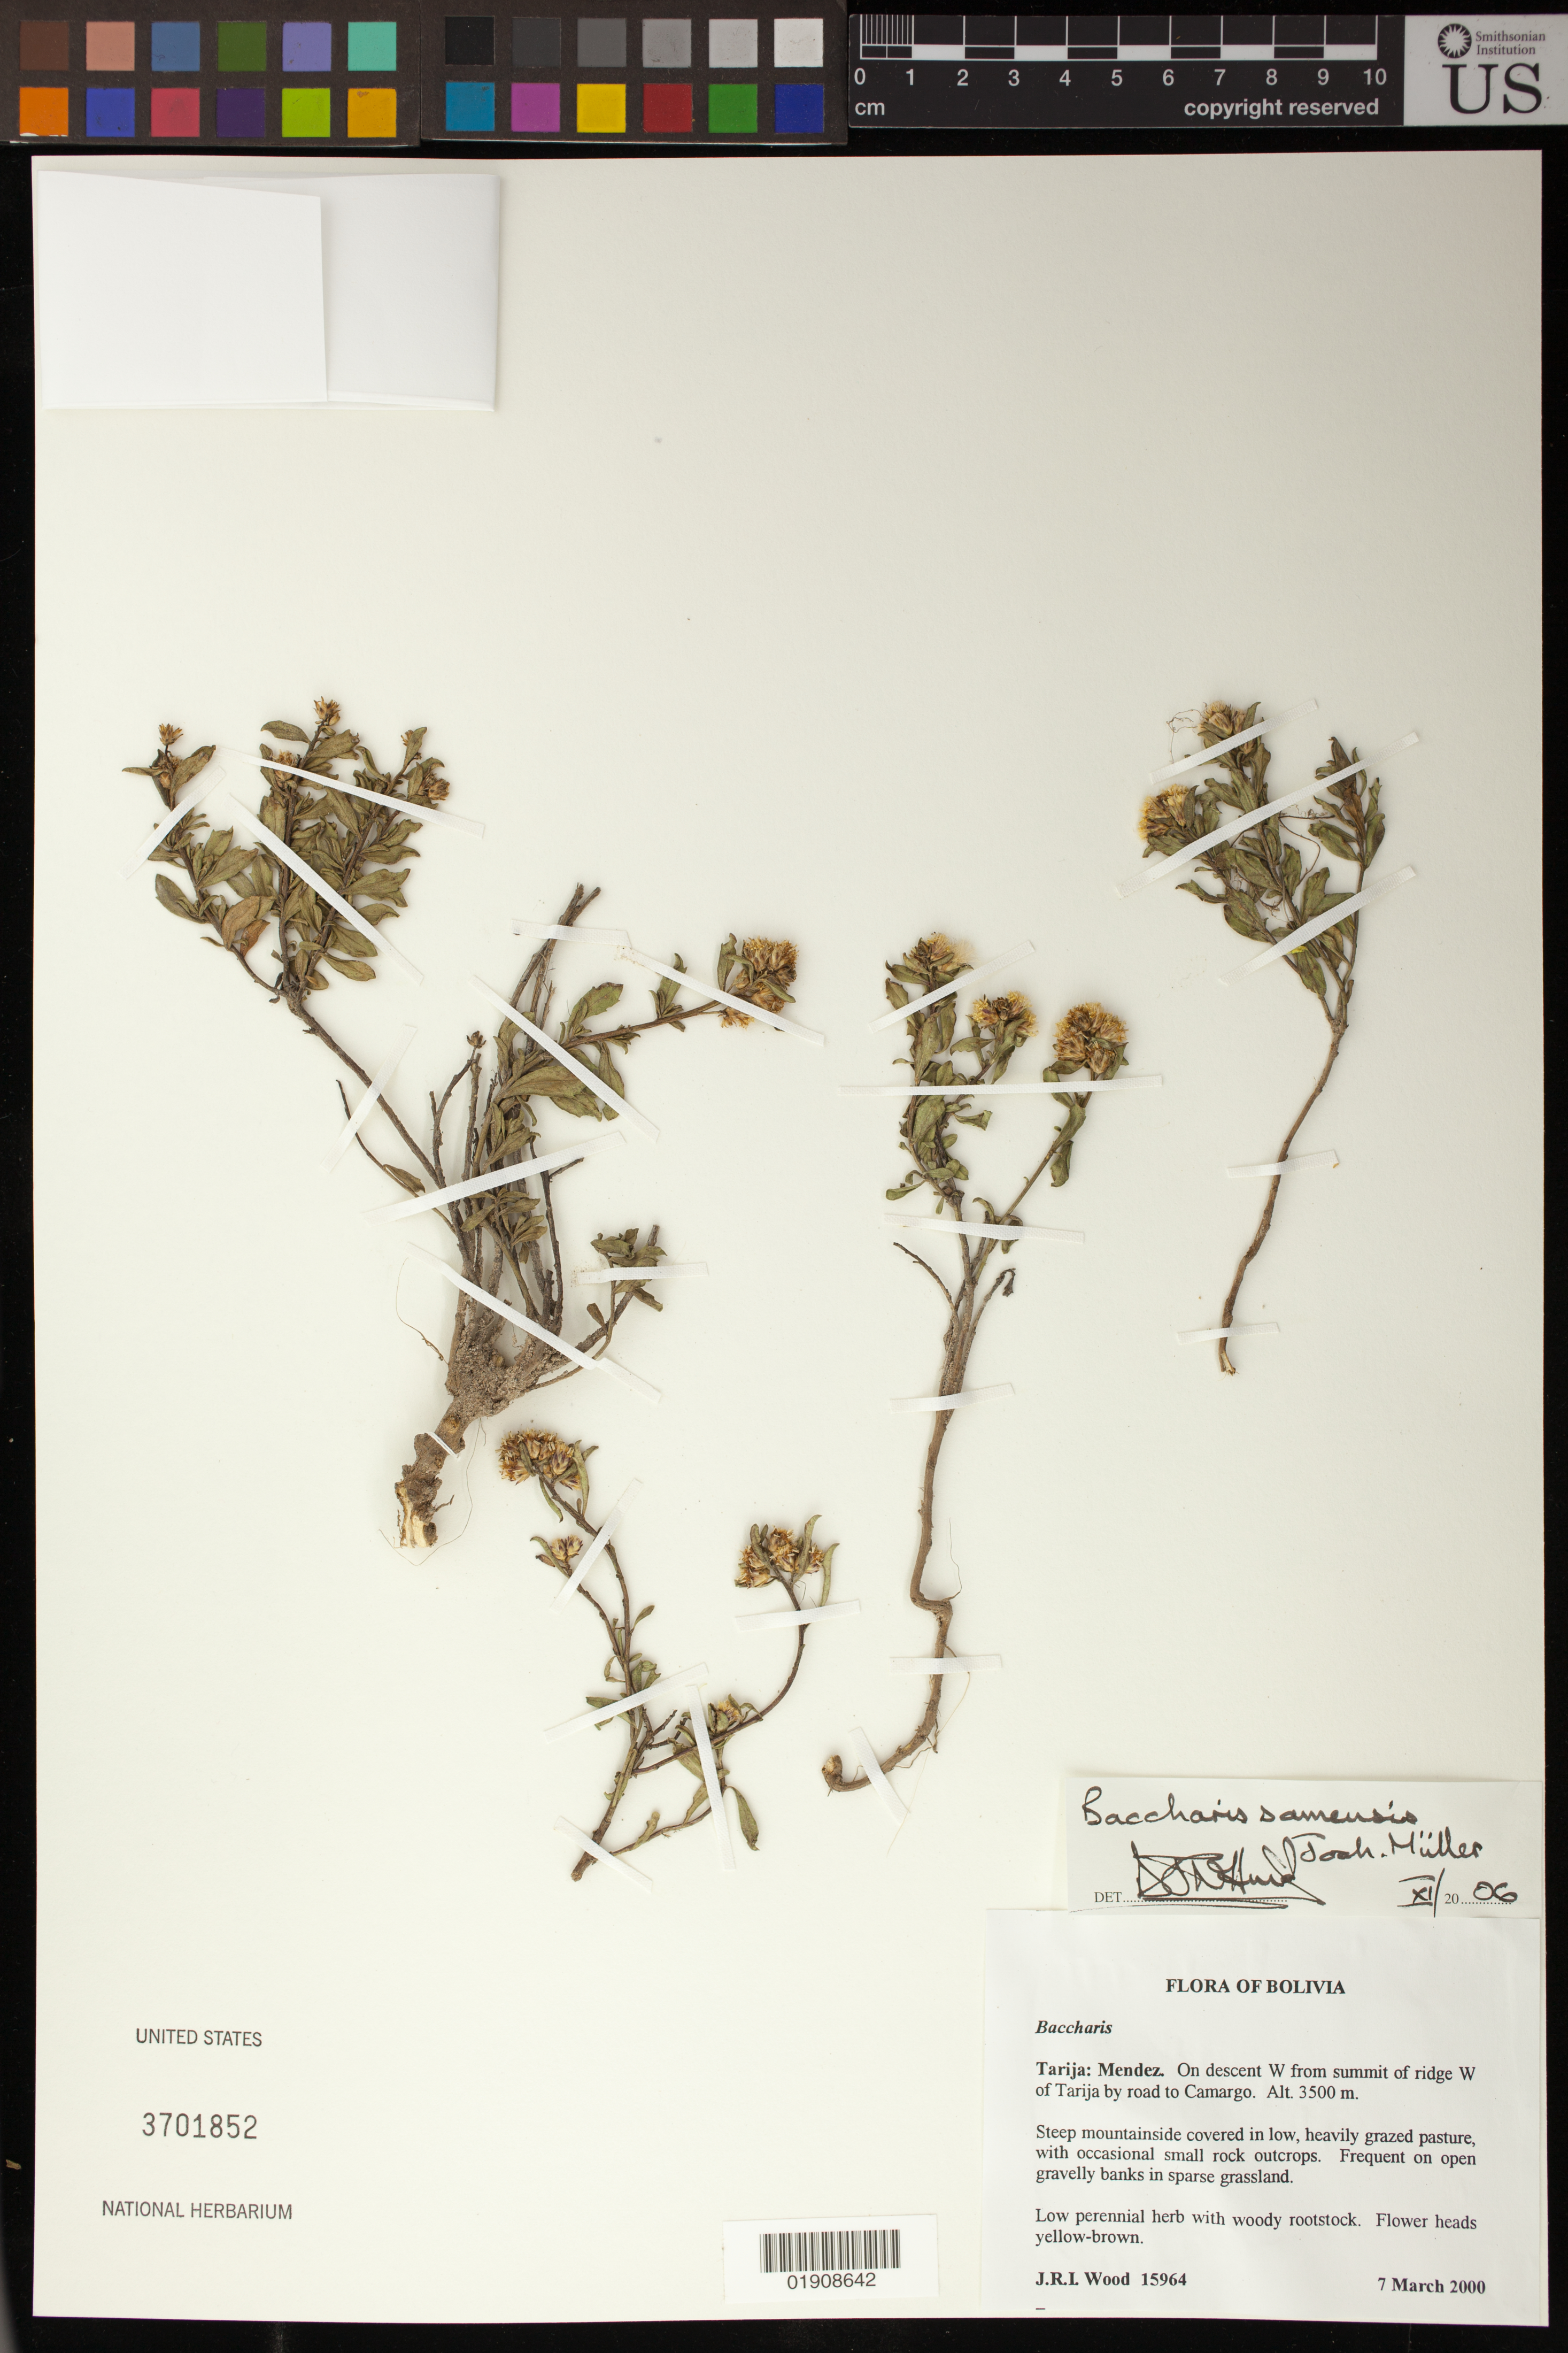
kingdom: Plantae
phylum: Tracheophyta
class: Magnoliopsida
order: Asterales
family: Asteraceae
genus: Baccharis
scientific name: Baccharis samensis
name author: Joch. Müll.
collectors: J. R. I. Wood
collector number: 15964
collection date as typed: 7 March 2000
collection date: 2000-03-07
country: Bolivia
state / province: Tarija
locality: Mendez, on descent W from summit of ridge W of Tarija by road to Camargo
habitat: Steep mountianside covered in low, heavily grazed pasture, with occasional small rock outcrops. Frequent on open gravelly banks in sparse grassland.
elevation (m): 3500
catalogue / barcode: US 3701852